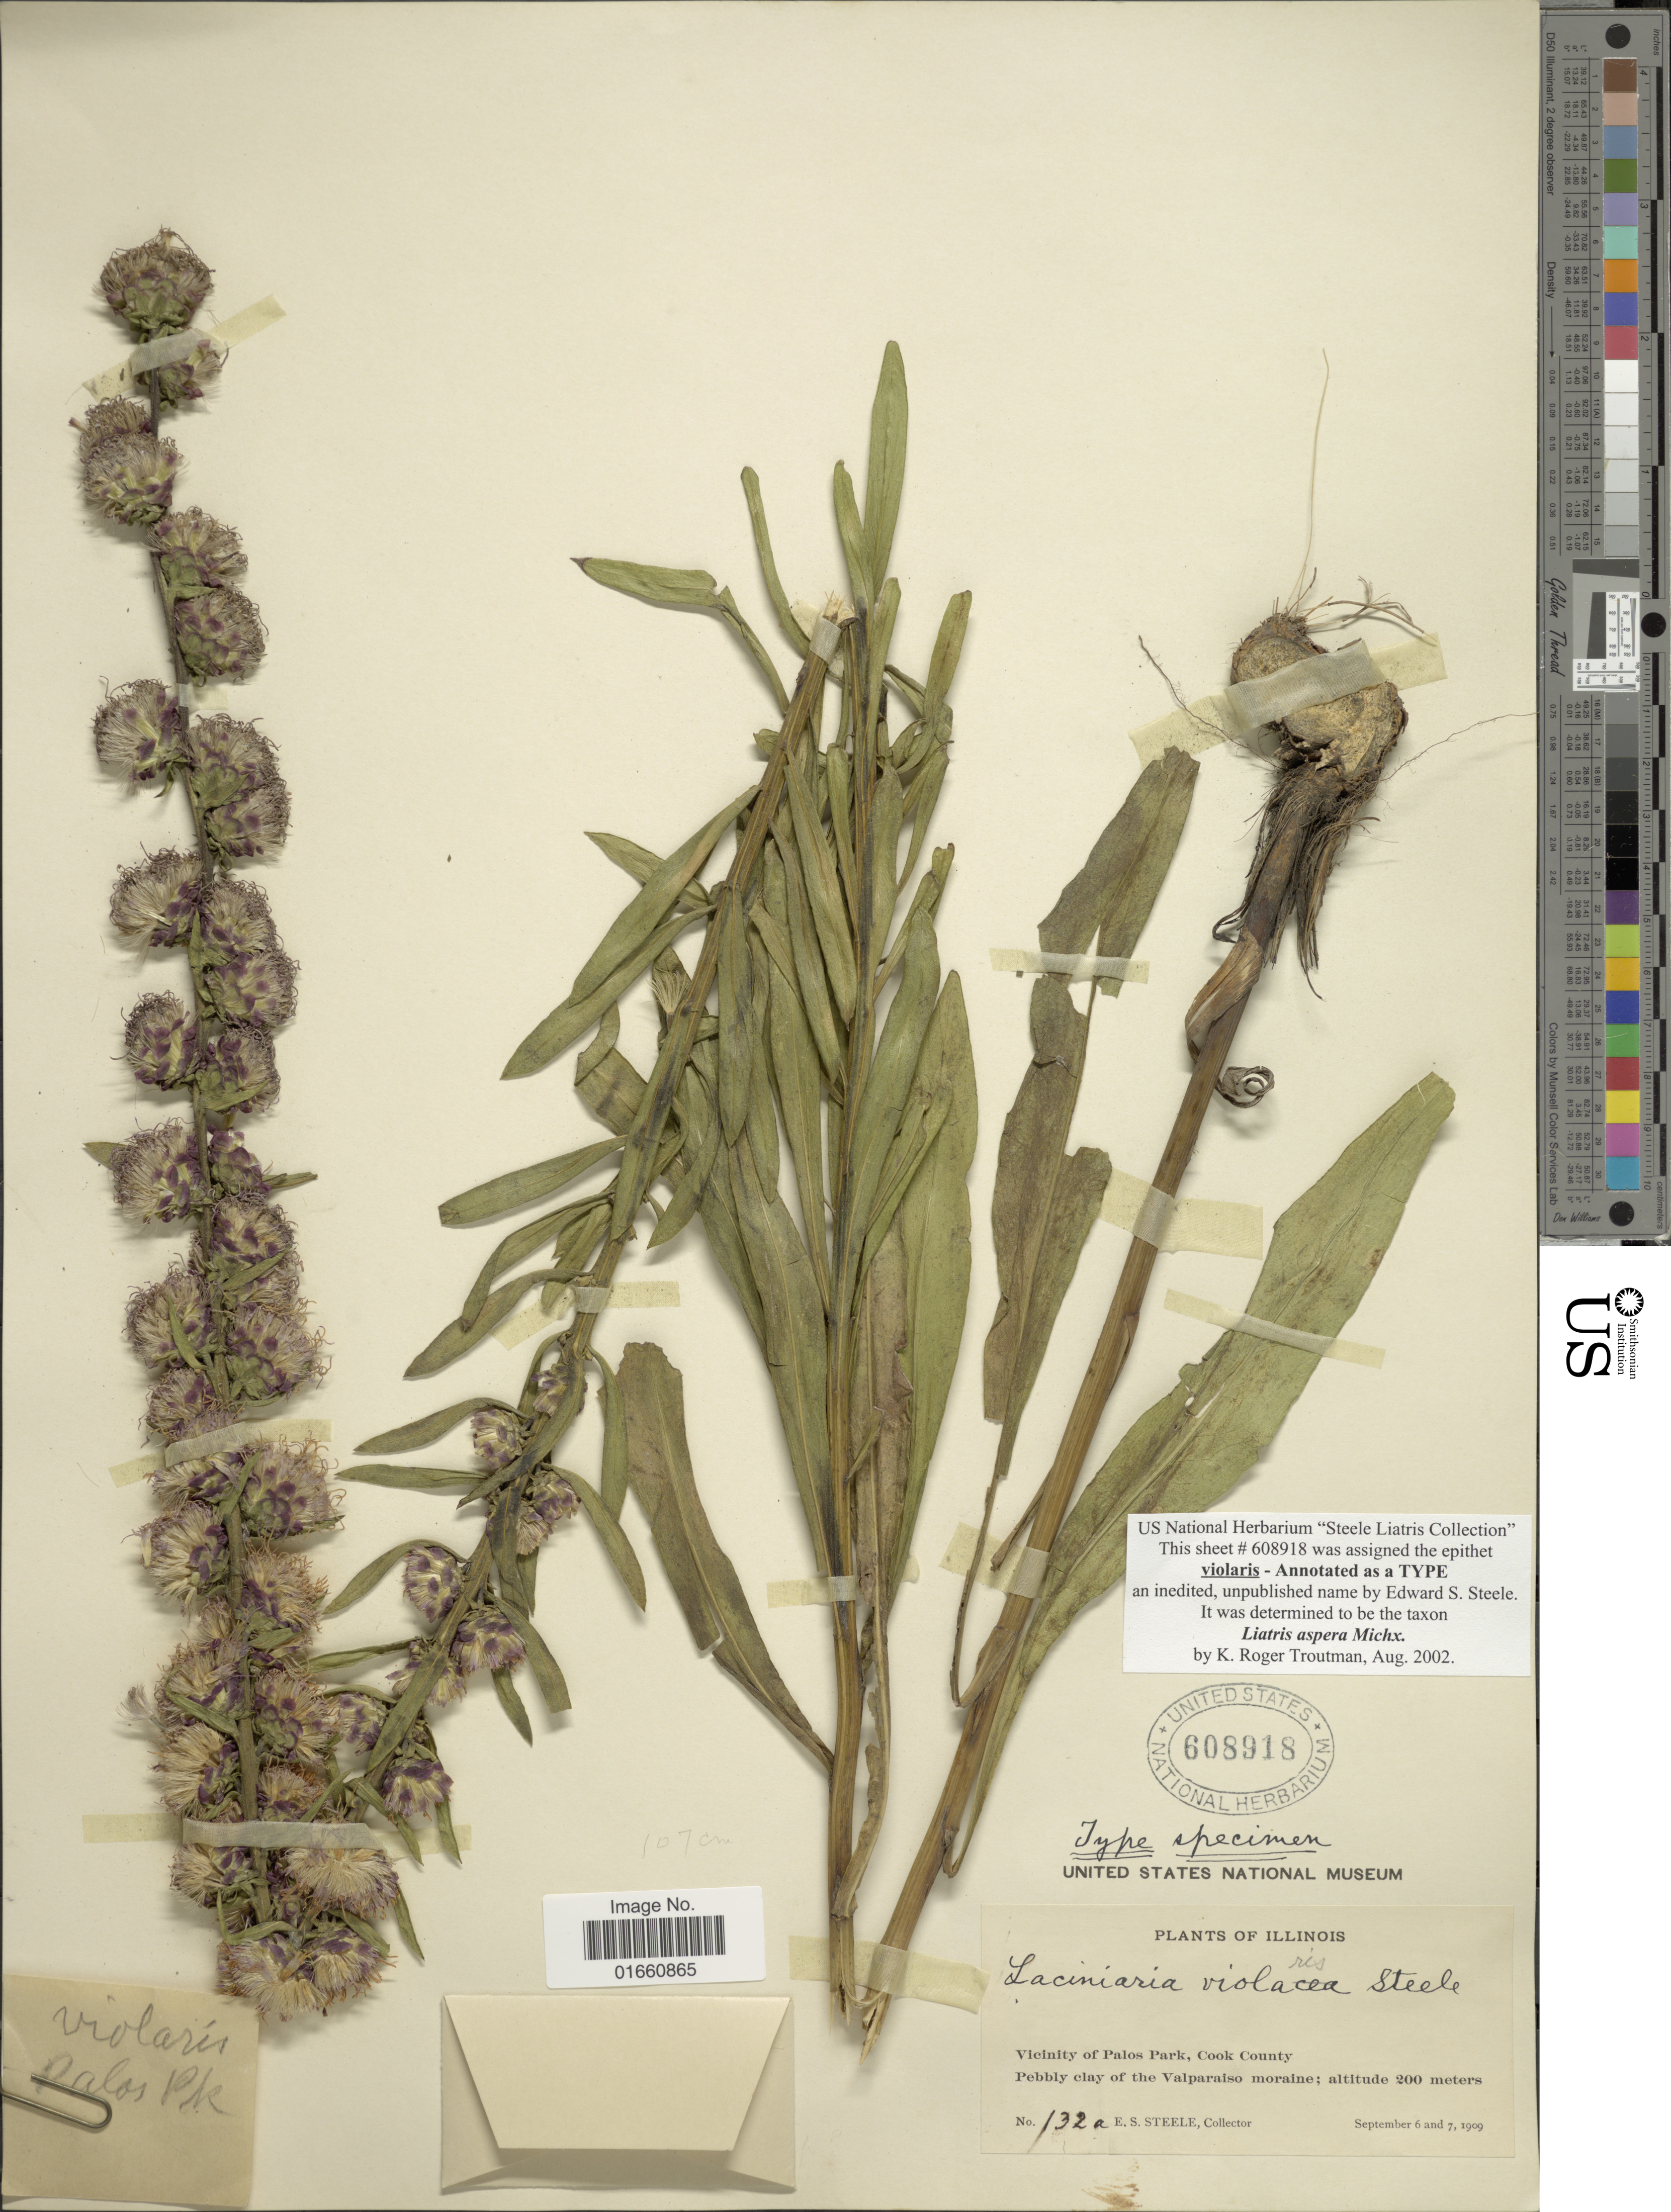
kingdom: Plantae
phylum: Tracheophyta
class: Magnoliopsida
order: Asterales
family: Asteraceae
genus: Liatris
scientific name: Liatris aspera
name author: Michx.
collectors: E. Steele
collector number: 132a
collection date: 1909-09-06/1909-09-07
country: United States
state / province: Illinois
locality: Vicinity of Palos Park, Cook County, Pebbly clay of the Valparaiso moraine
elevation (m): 200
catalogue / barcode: US 608918